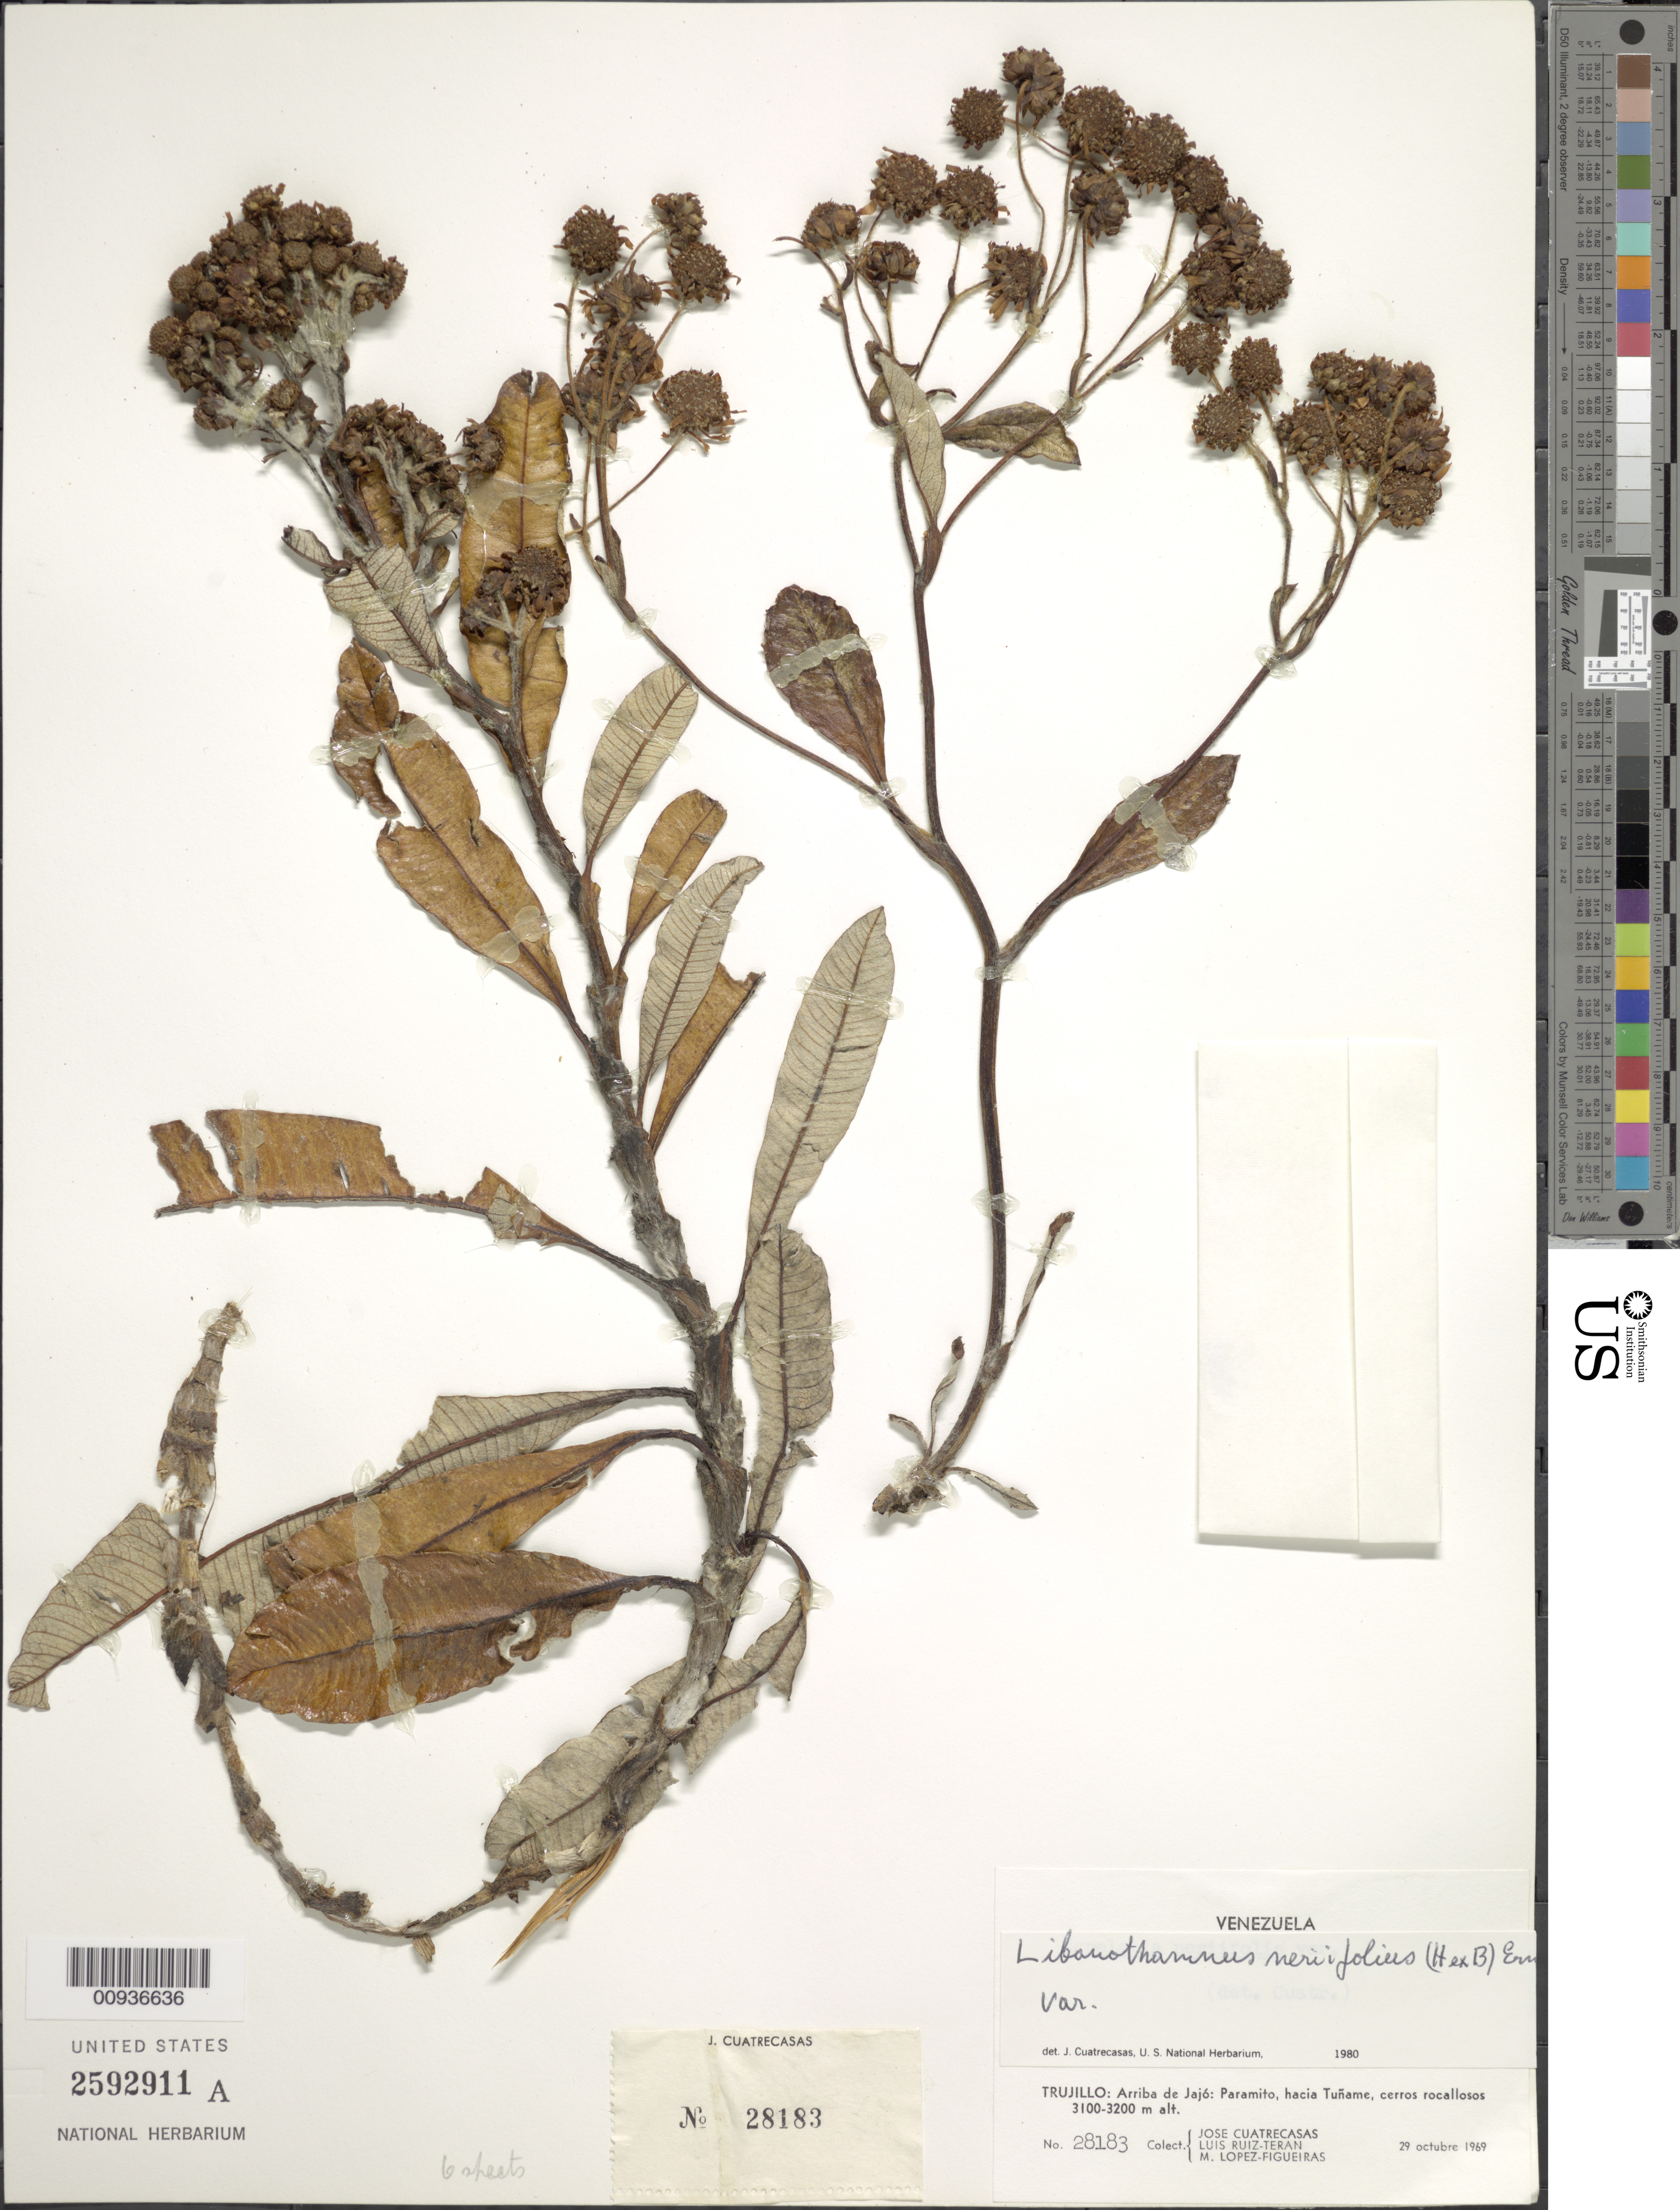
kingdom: Plantae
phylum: Tracheophyta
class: Magnoliopsida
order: Asterales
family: Asteraceae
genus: Libanothamnus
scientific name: Libanothamnus neriifolius var. boconensis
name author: Cuatrec.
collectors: J. Cuatrecasas, L. Teran & M. López Figueiras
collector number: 28183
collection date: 1969-10-29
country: Venezuela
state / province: Trujillo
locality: Arriba de Jajo, Paramito, hacia Tuname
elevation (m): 3100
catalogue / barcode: US 2592911A